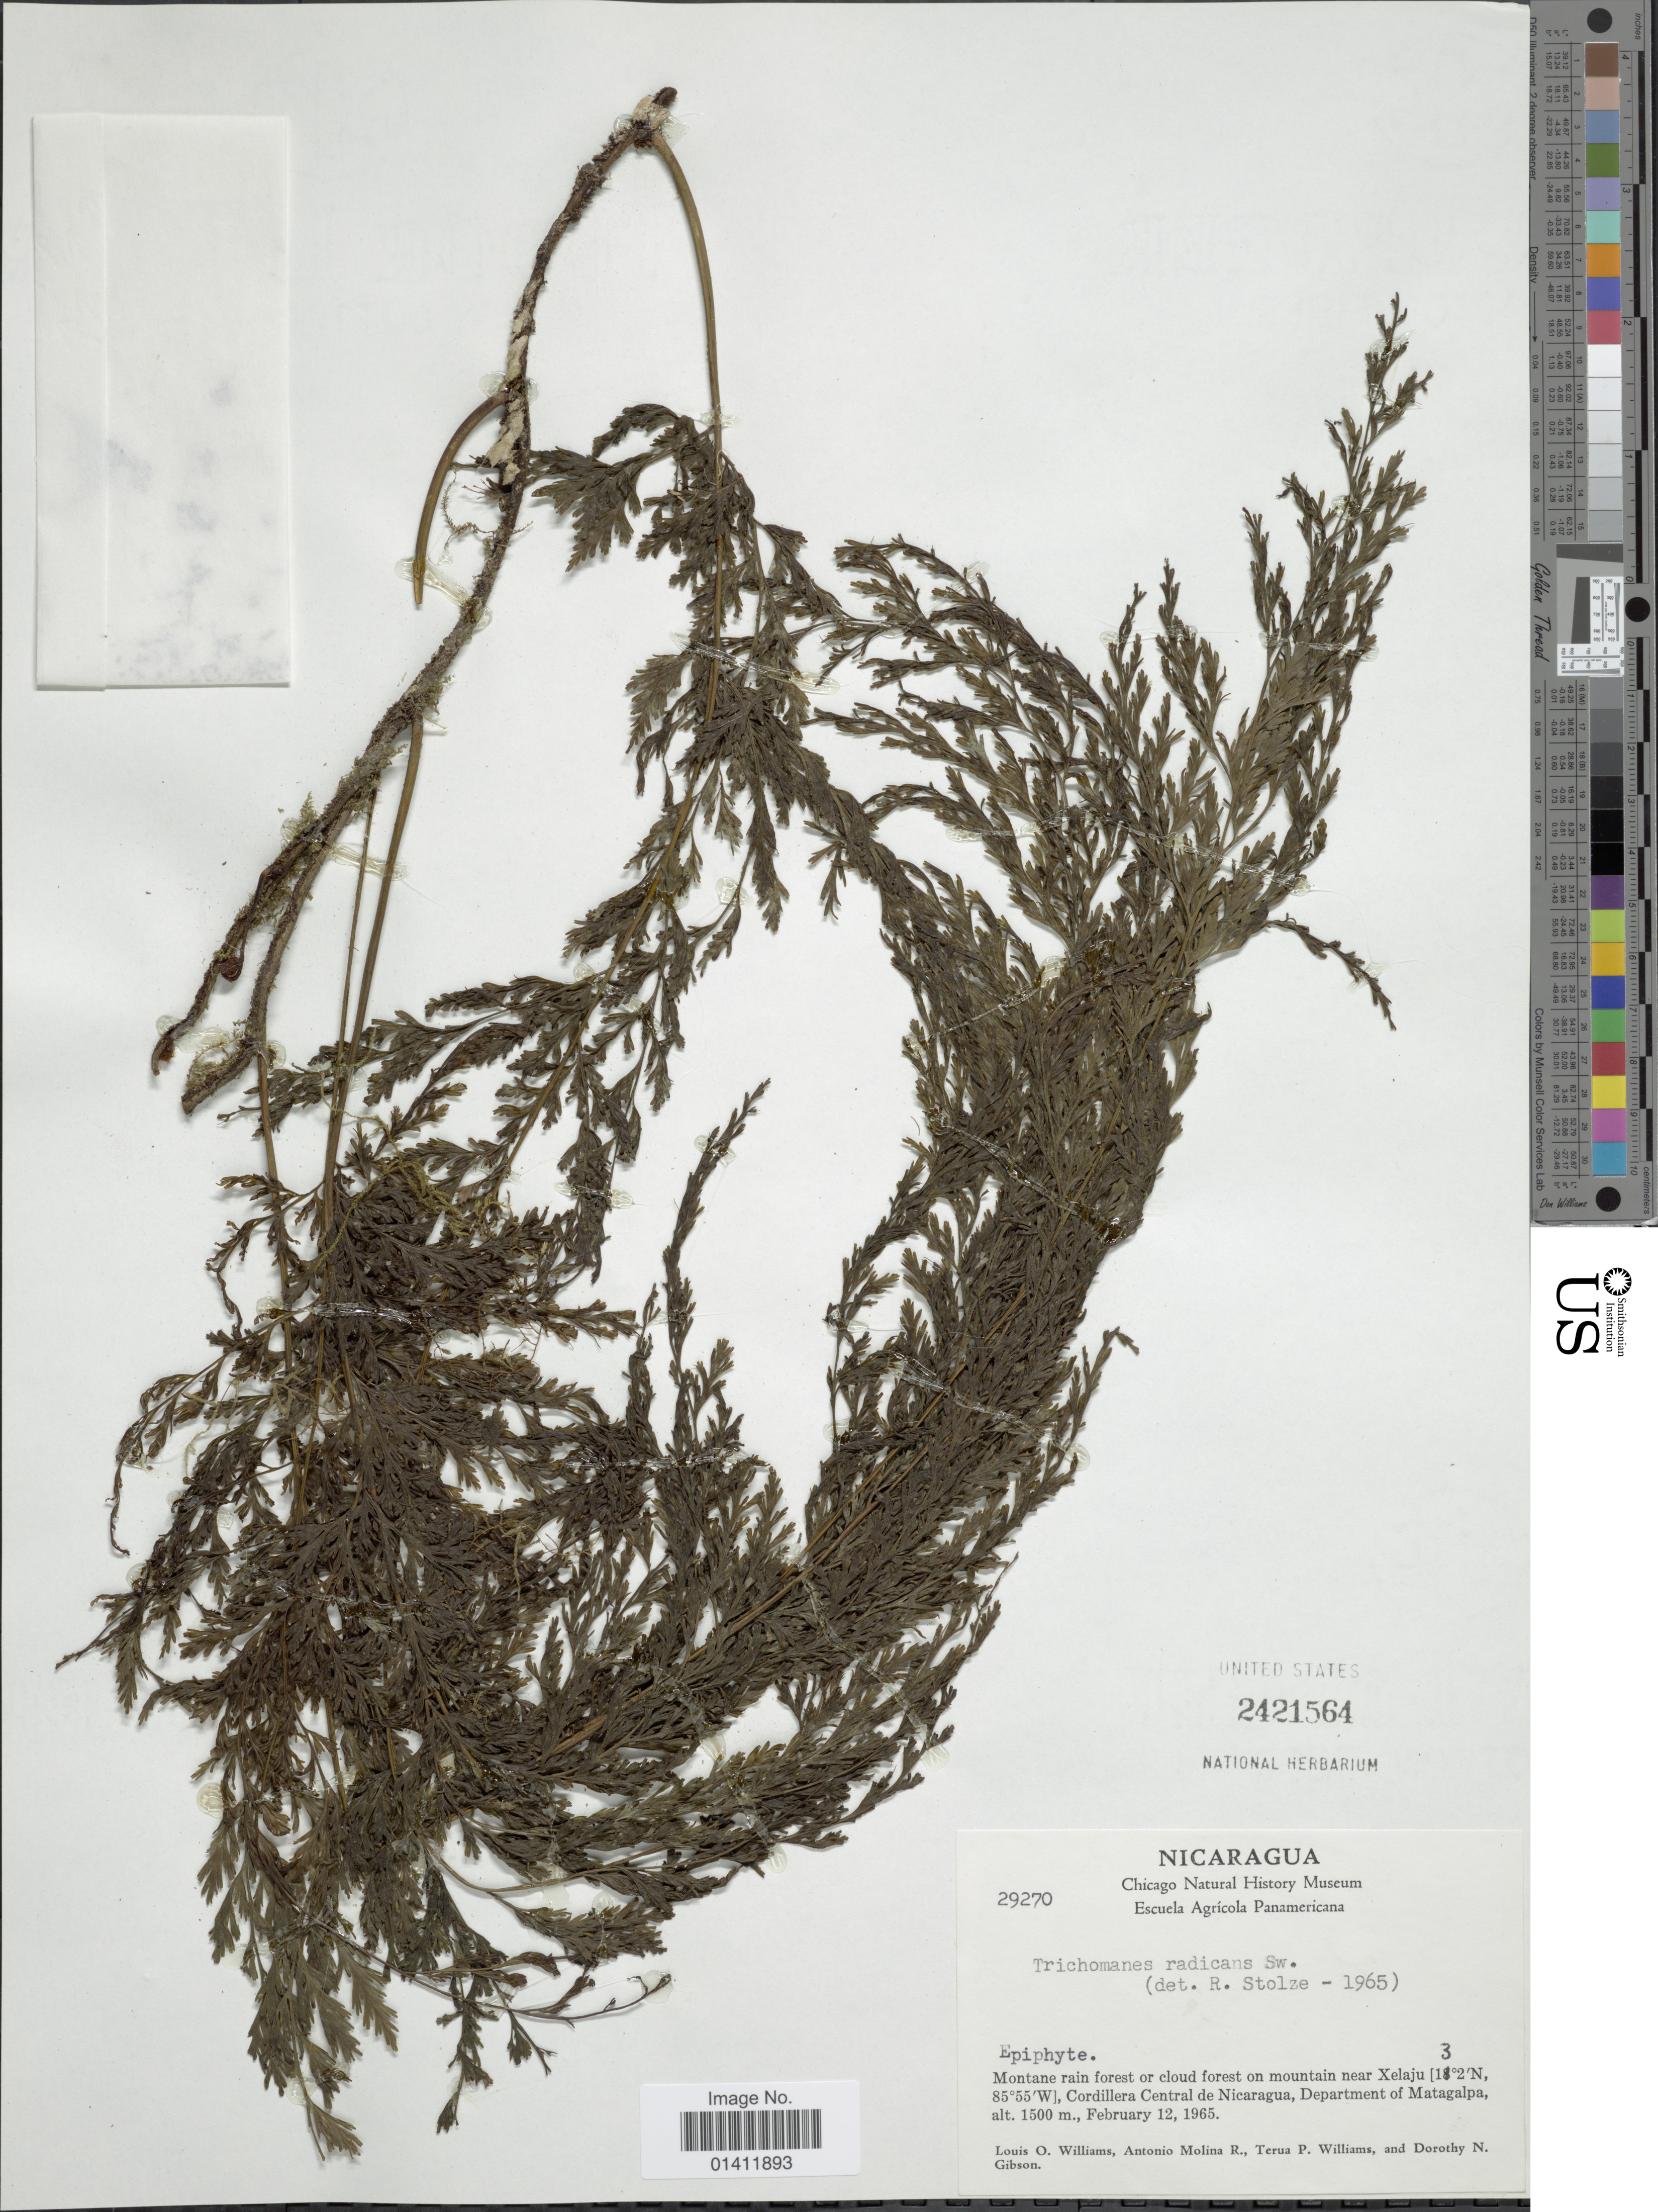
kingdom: Plantae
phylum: Tracheophyta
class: Polypodiopsida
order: Hymenophyllales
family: Hymenophyllaceae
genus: Vandenboschia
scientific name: Vandenboschia radicans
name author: (Sw.) Copel.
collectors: L. O. Williams, A. Molina R., T. P. Williams & D. N. Gibson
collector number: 29270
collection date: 1965-02-12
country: Nicaragua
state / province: Matagalpa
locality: On mountain near Xelaju, Cordillera Central de Nicaragua, Department of Matagalpa.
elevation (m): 1500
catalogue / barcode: US 2421564